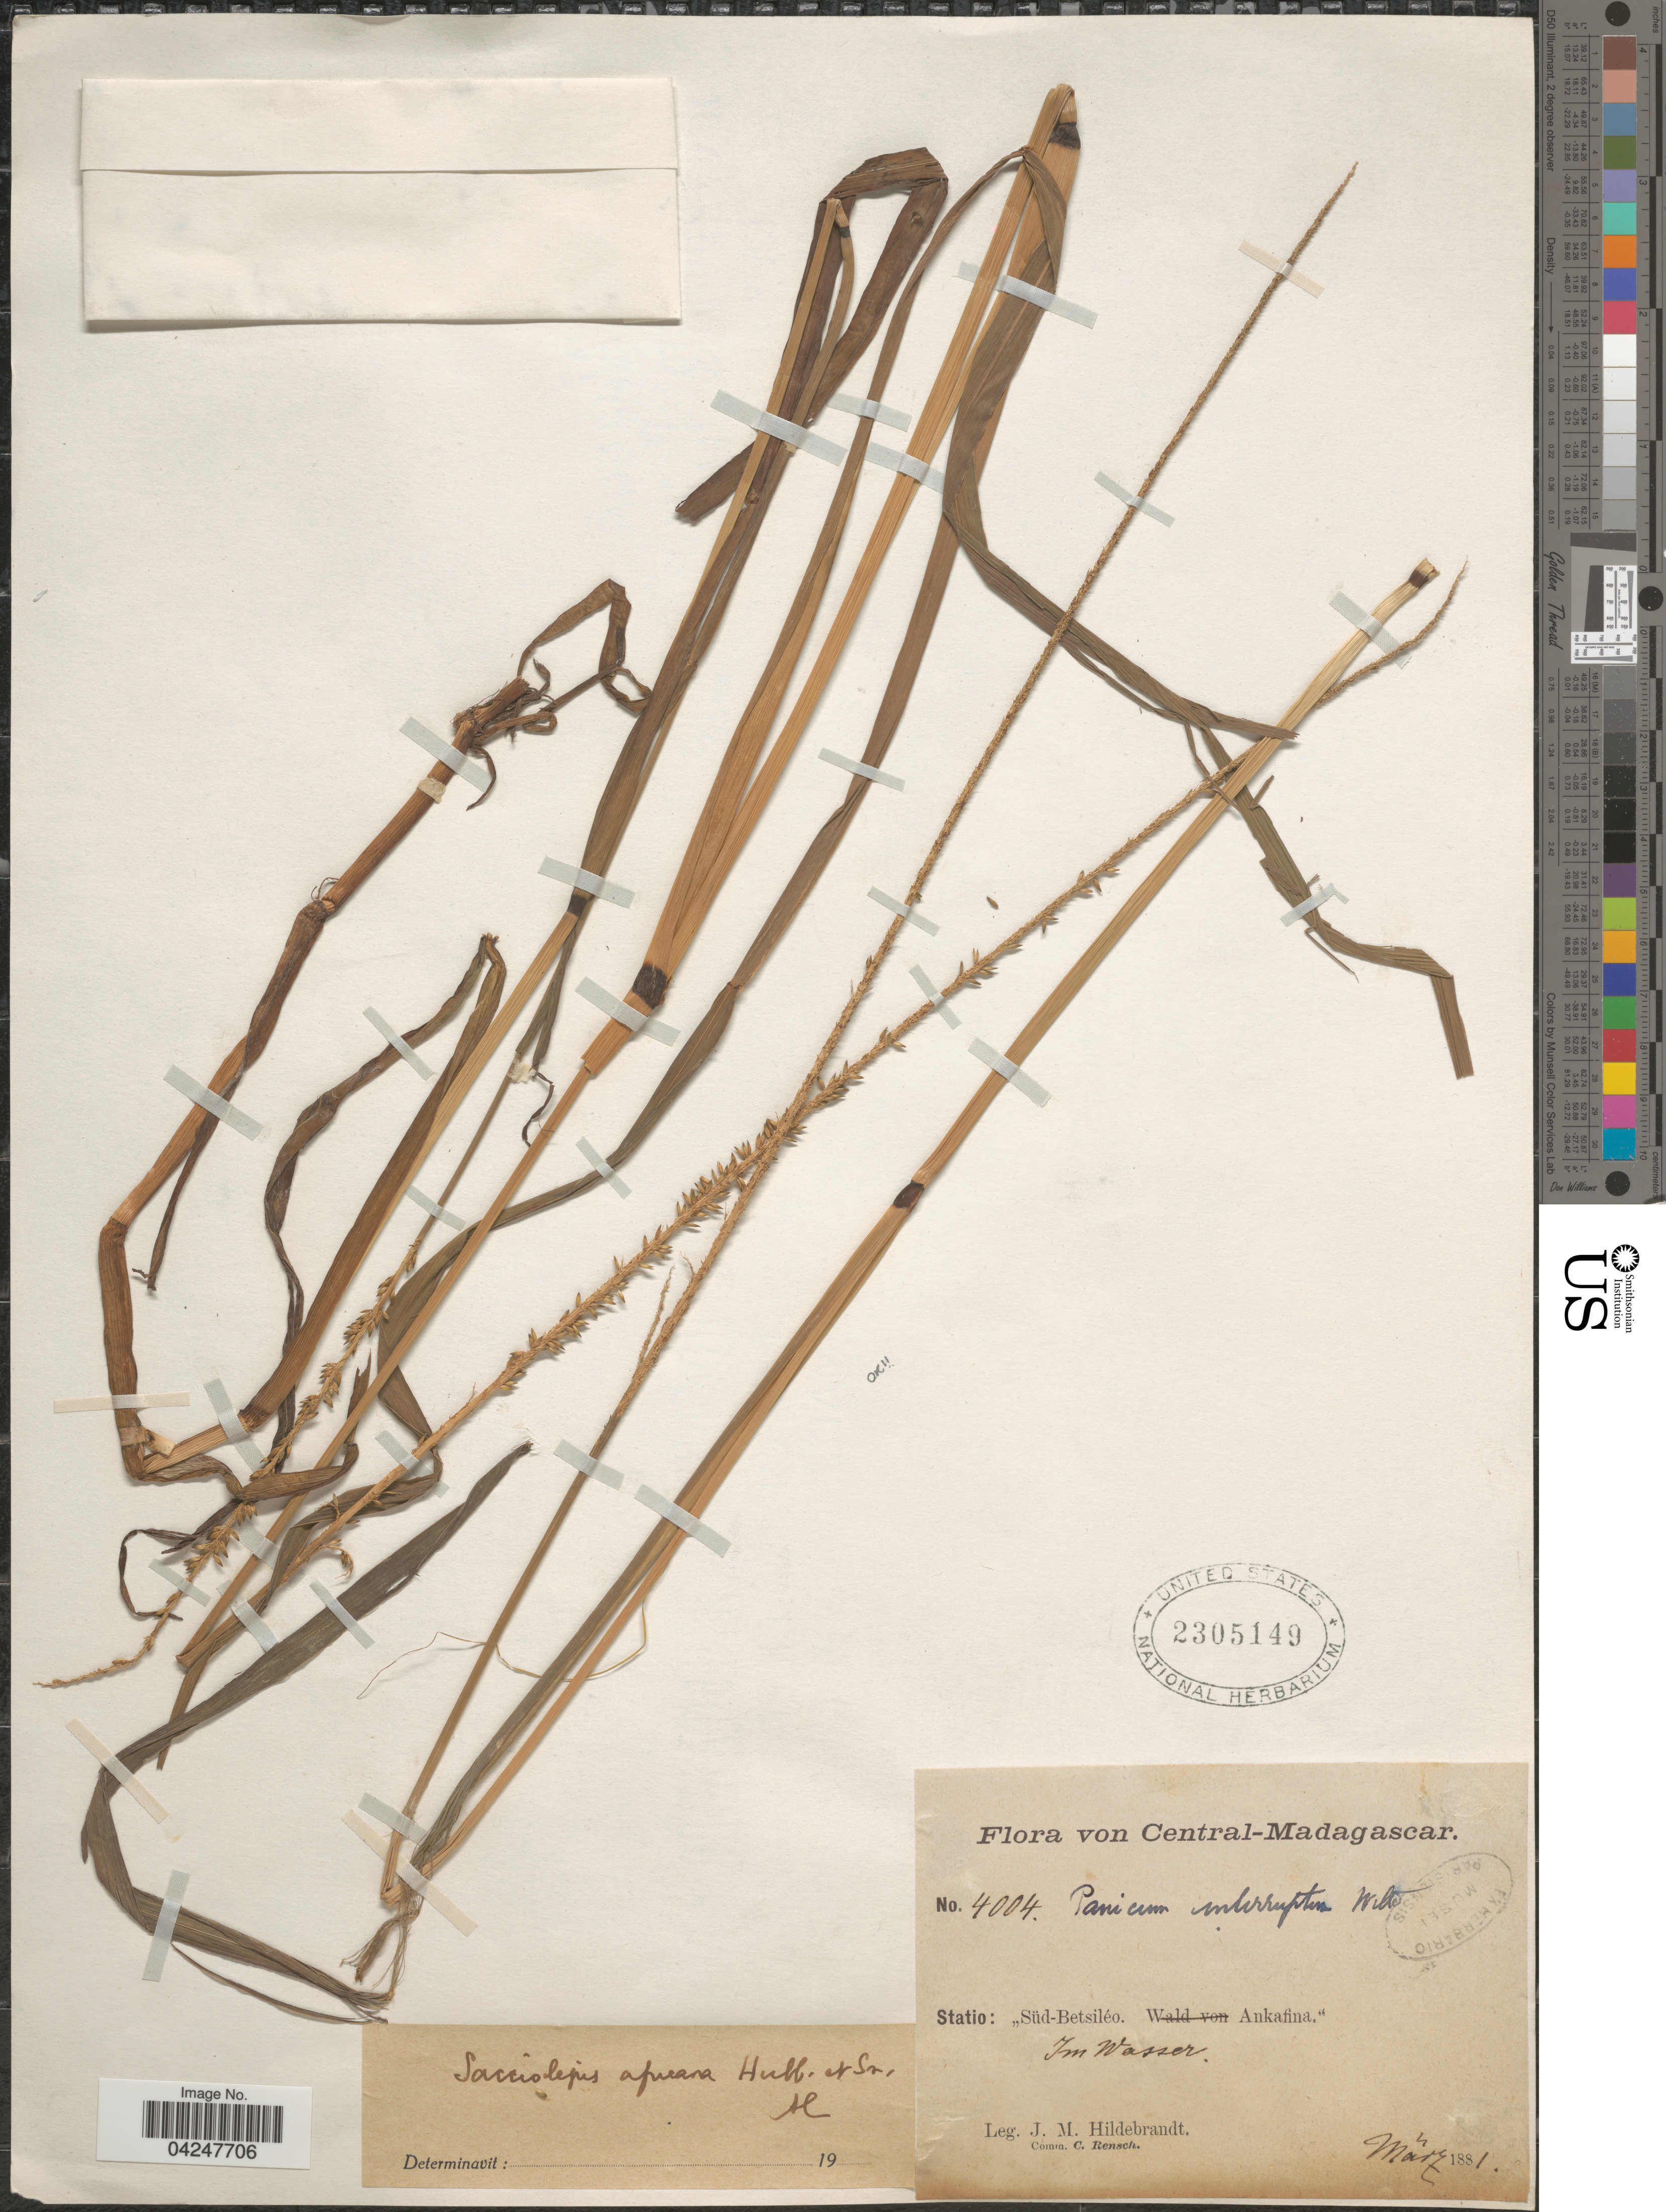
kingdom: Plantae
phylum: Tracheophyta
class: Liliopsida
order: Poales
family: Poaceae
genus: Sacciolepis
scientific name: Sacciolepis africana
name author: C. E. Hubb. & Snowden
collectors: J. Hildebrandt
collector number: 4004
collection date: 1881-03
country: Madagascar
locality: Central-Madagascar. "Süd-Betsiléo. Ankafina." Im Wasser.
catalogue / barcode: US 2305149